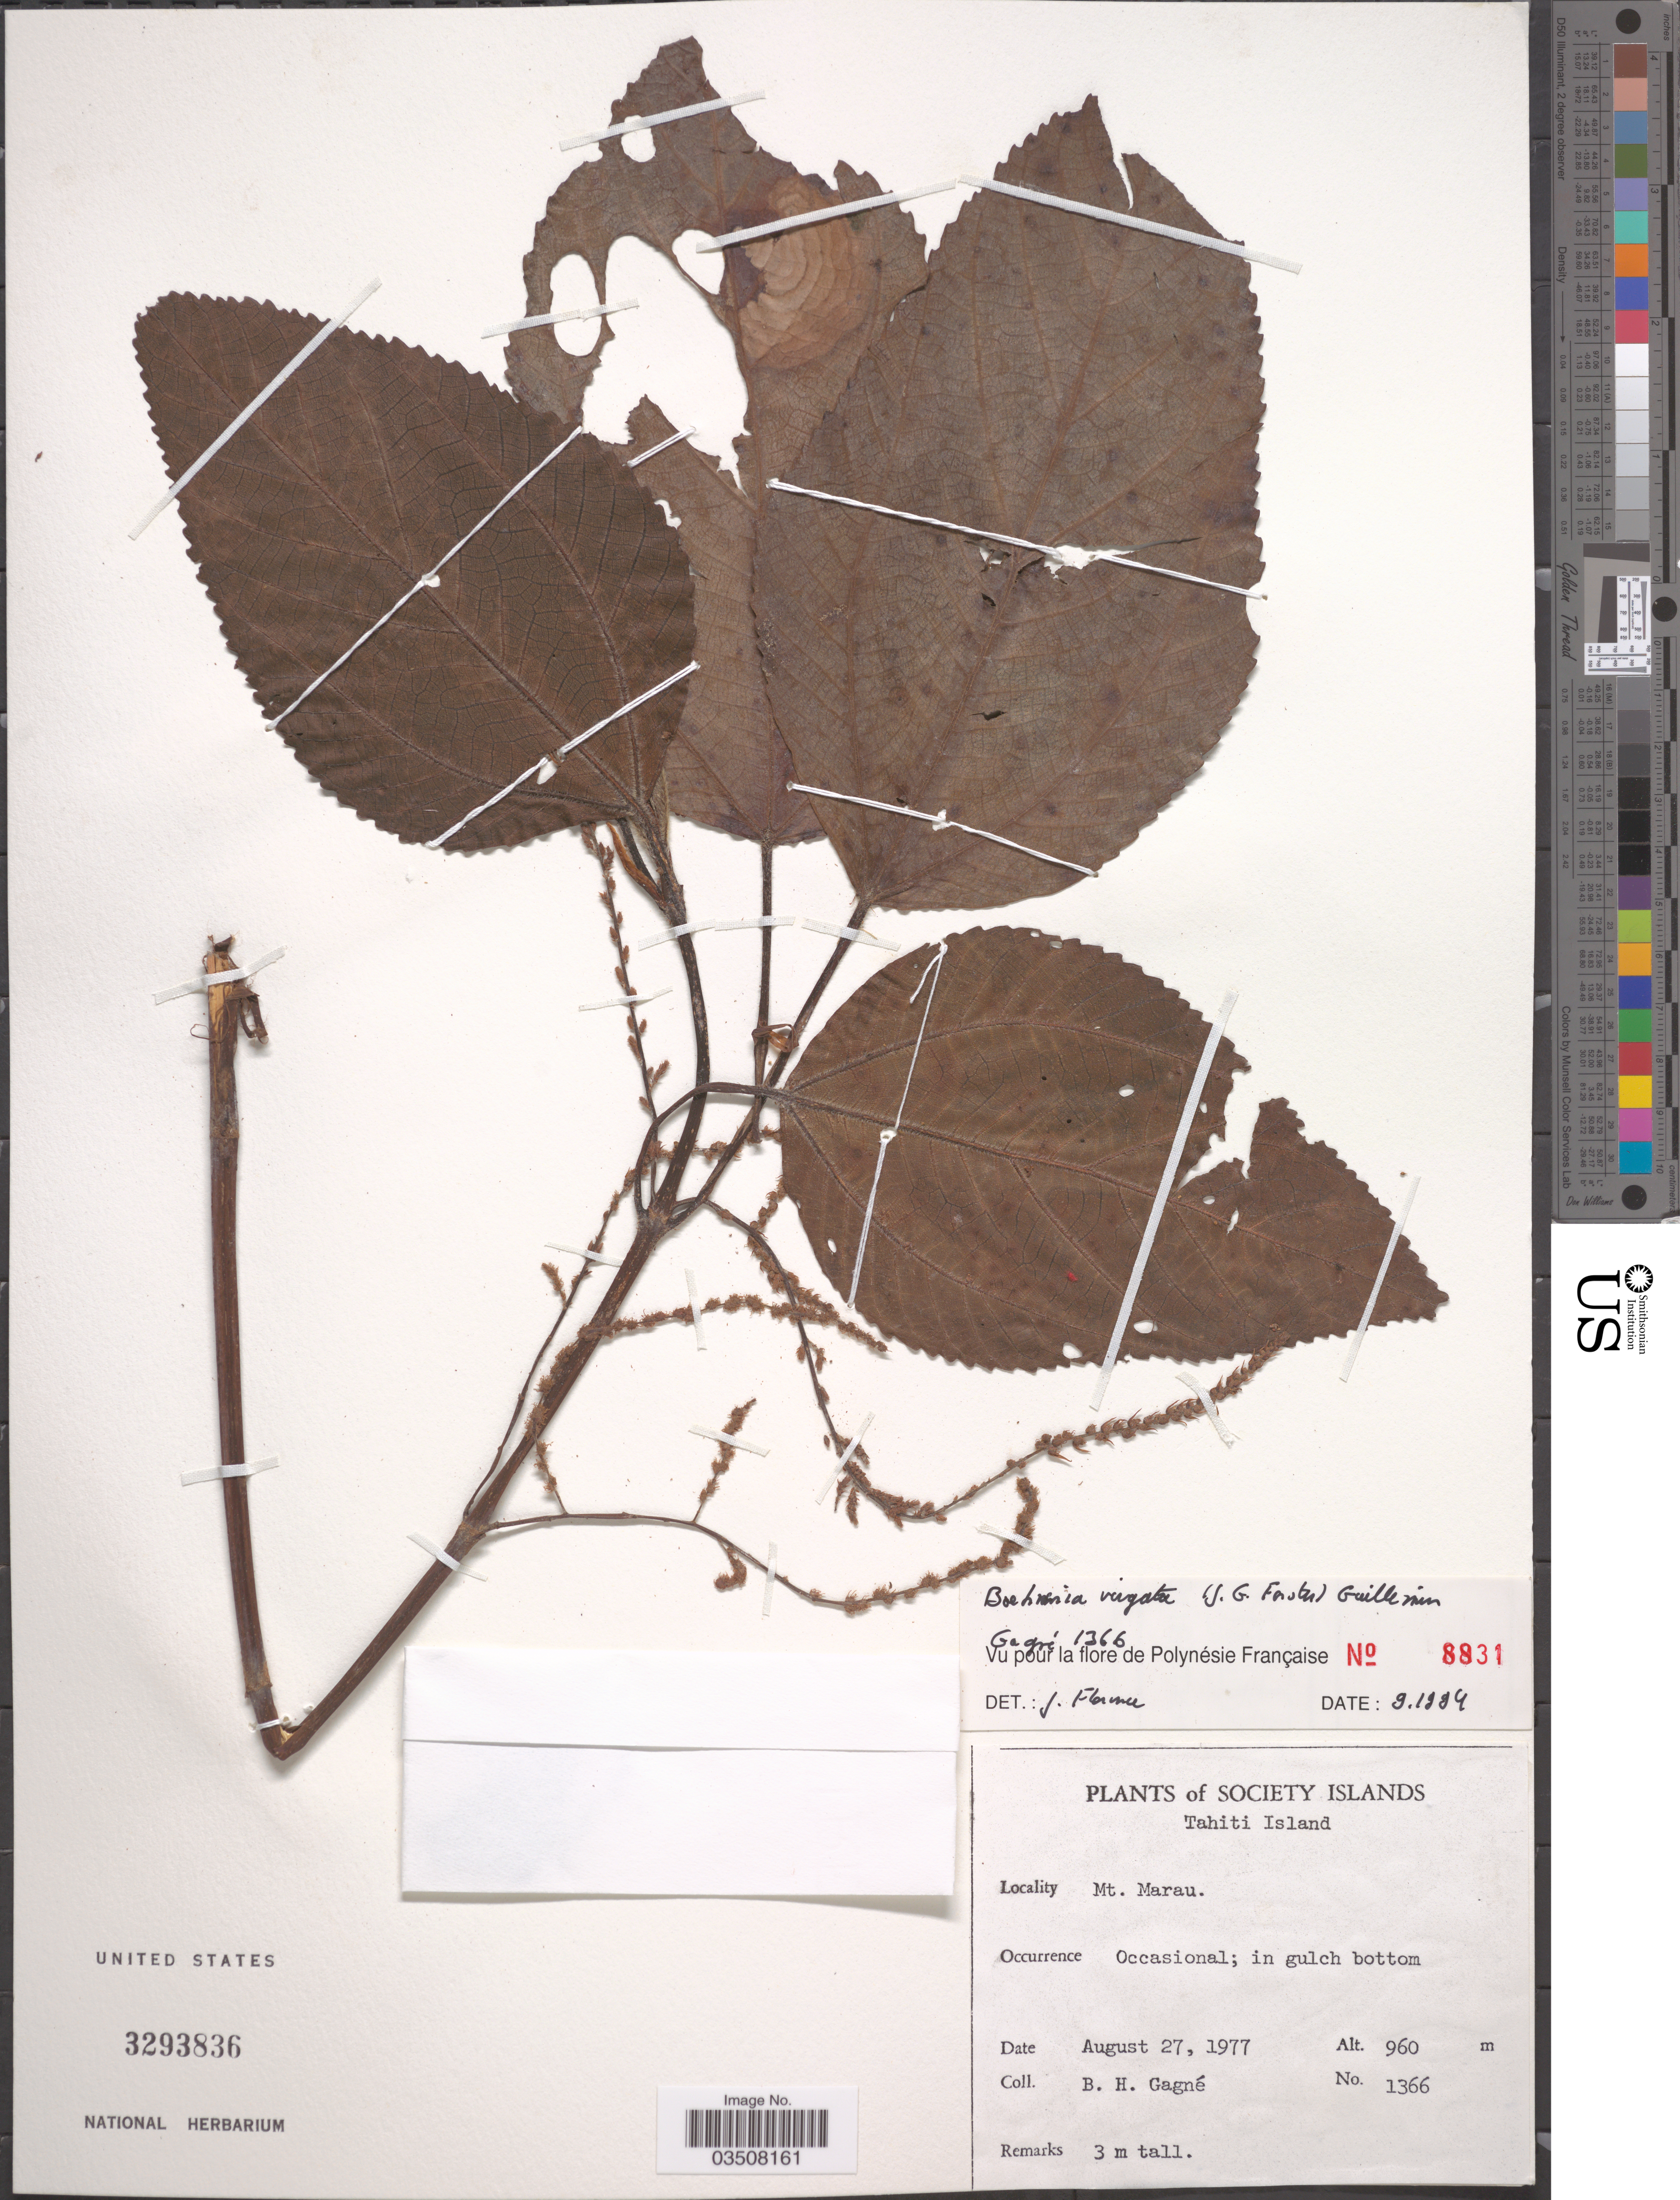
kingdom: Plantae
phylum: Tracheophyta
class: Magnoliopsida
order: Rosales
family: Urticaceae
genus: Boehmeria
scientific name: Boehmeria virgata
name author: (G. Forst.) Guill.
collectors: B. H. Gagné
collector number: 1366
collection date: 1977-08-27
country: French Polynesia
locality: Society Islands, Tahiti Island, Mt. Marau.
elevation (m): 960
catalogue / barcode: US 3293836